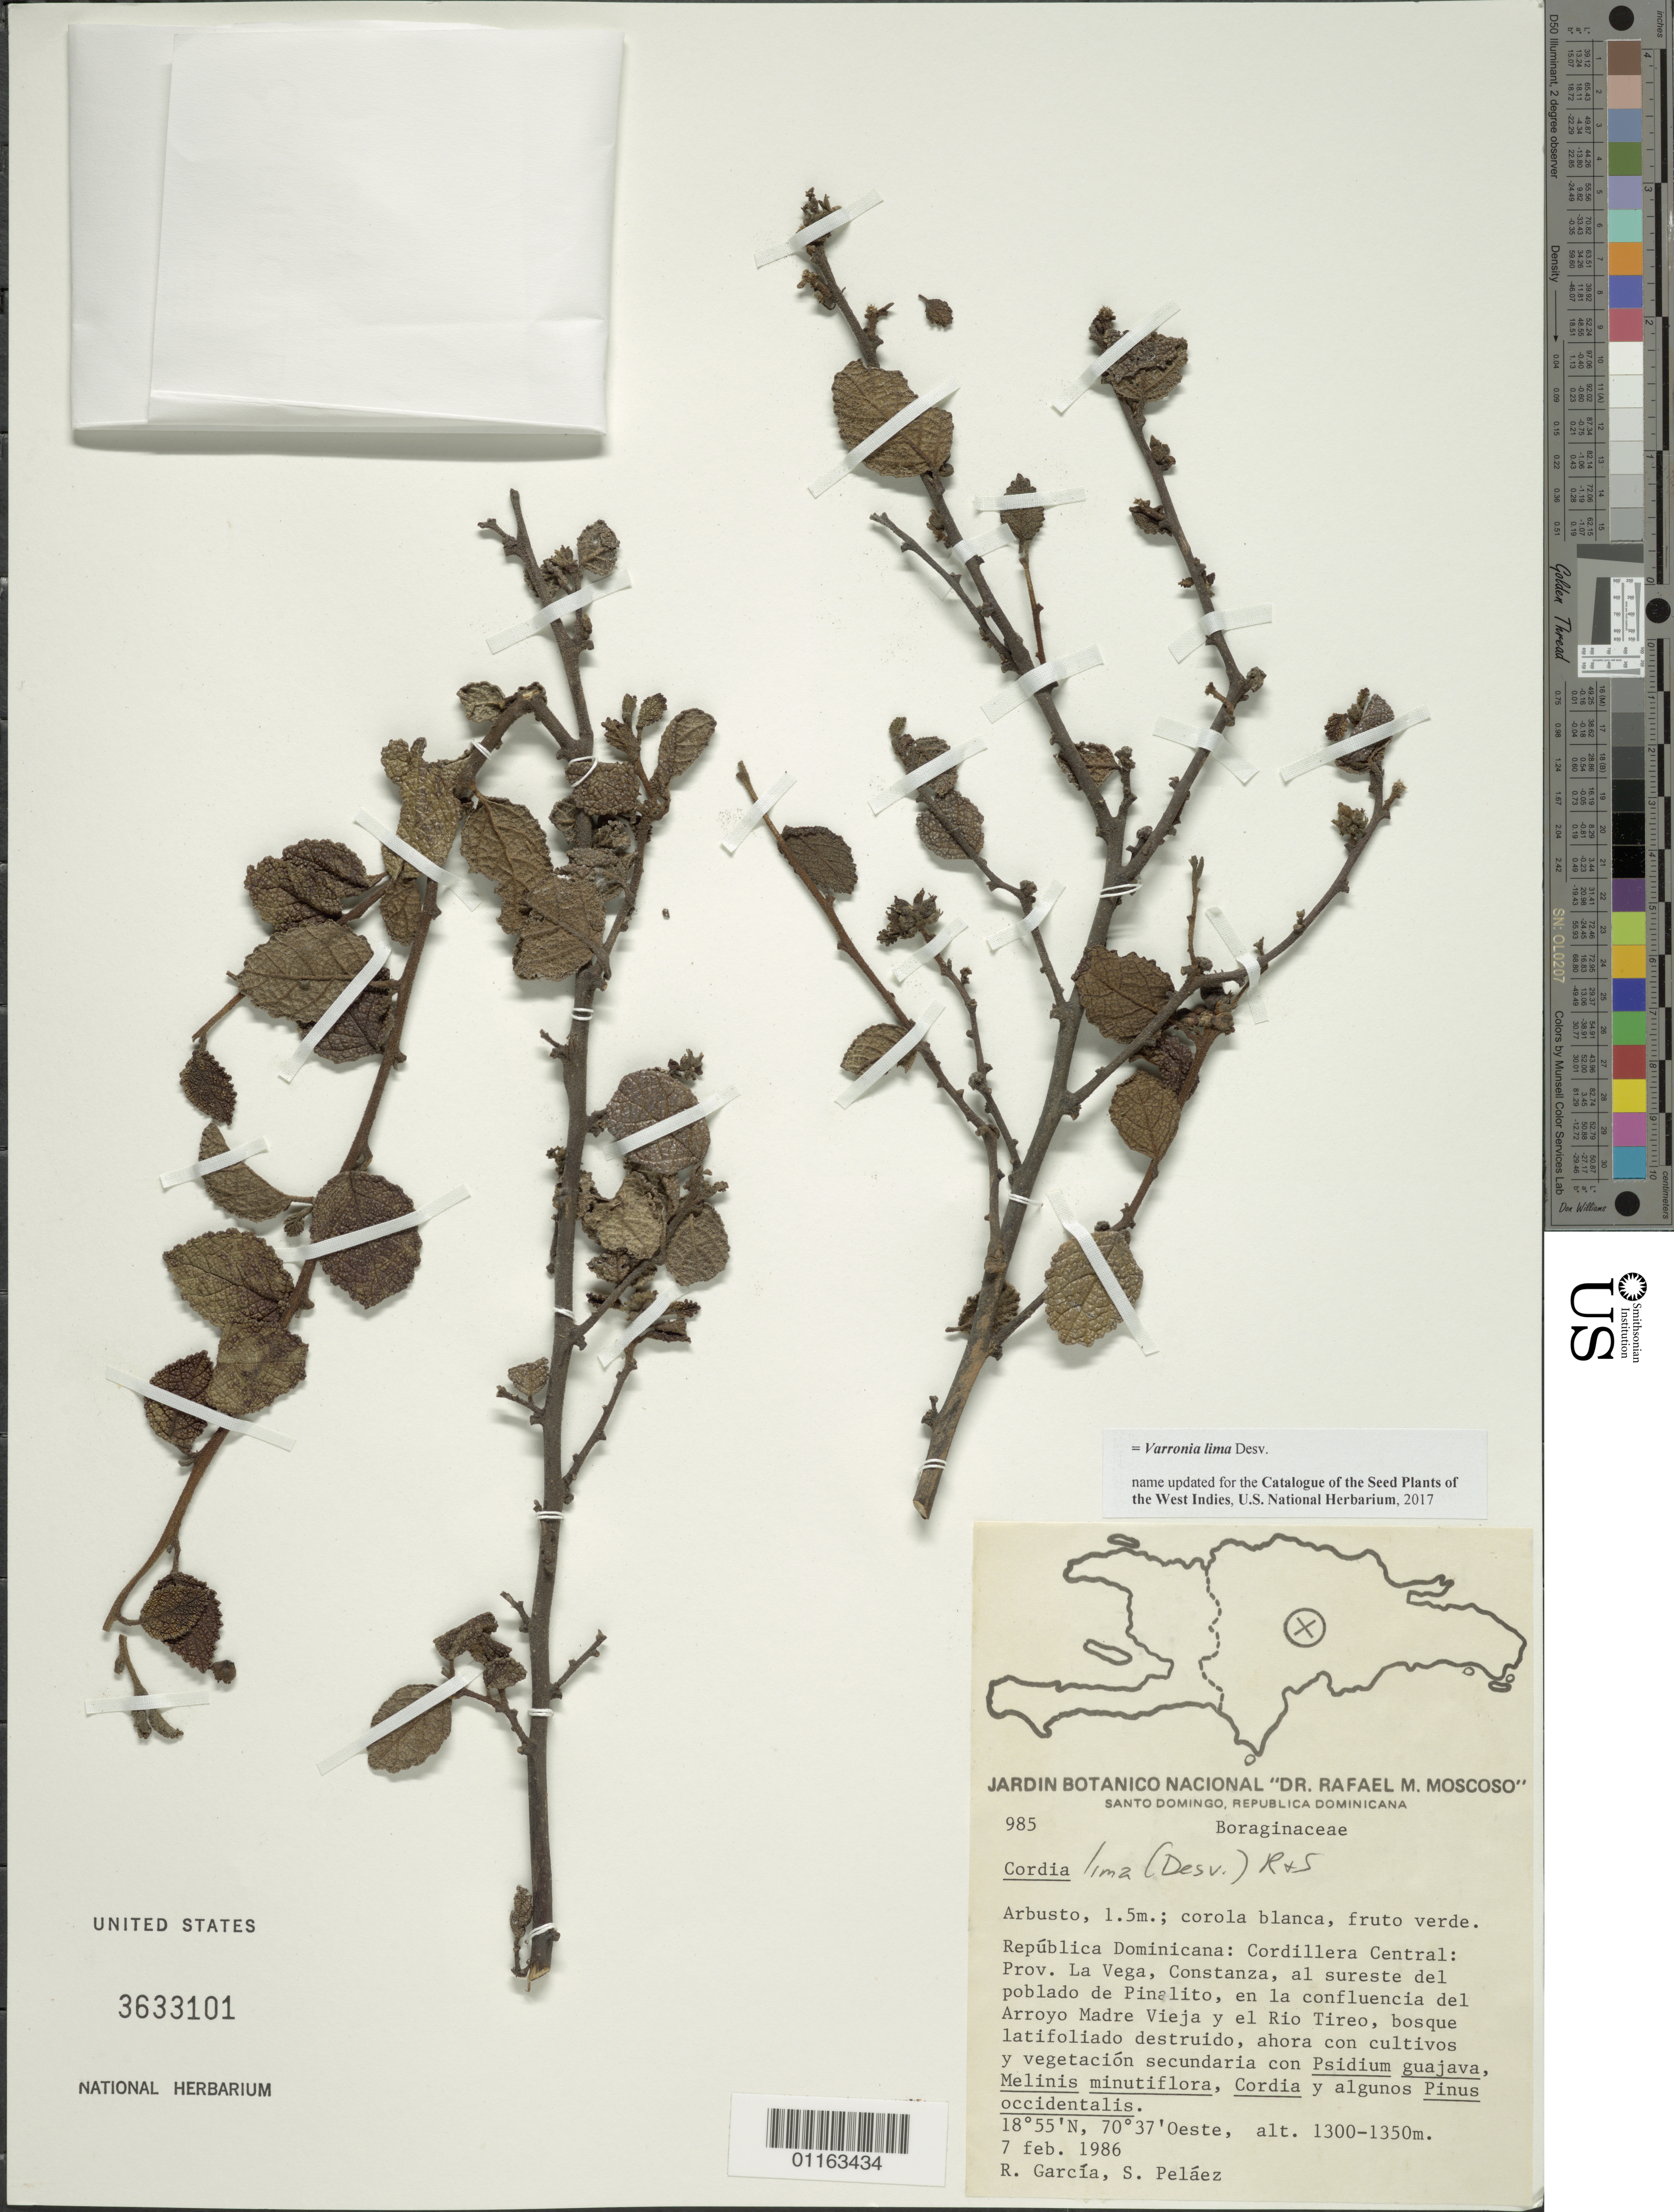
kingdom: Plantae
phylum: Tracheophyta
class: Magnoliopsida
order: Boraginales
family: Cordiaceae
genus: Varronia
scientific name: Varronia lima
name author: Desv.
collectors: R. G. García, R. G. García & S. Pelaez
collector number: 985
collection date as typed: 07 Feb 1986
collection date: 1986-02-07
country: Dominican Republic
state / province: Santo Domingo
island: Hispaniola I.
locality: Republica Dominica: Cordillera Central: Prov. La Vega, Constanza, al sureste del poblado de Pinalito, en la confluencia del Arroyo Madre Vieja y el Rio Tireo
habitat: Bosque latifoliado destruido, ahora con cultivos y vegetación secundaria con Psidium guajava, Melinis minutiflora, Cordia y algunos Pinus occidentalis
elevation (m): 1300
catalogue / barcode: US 3633101